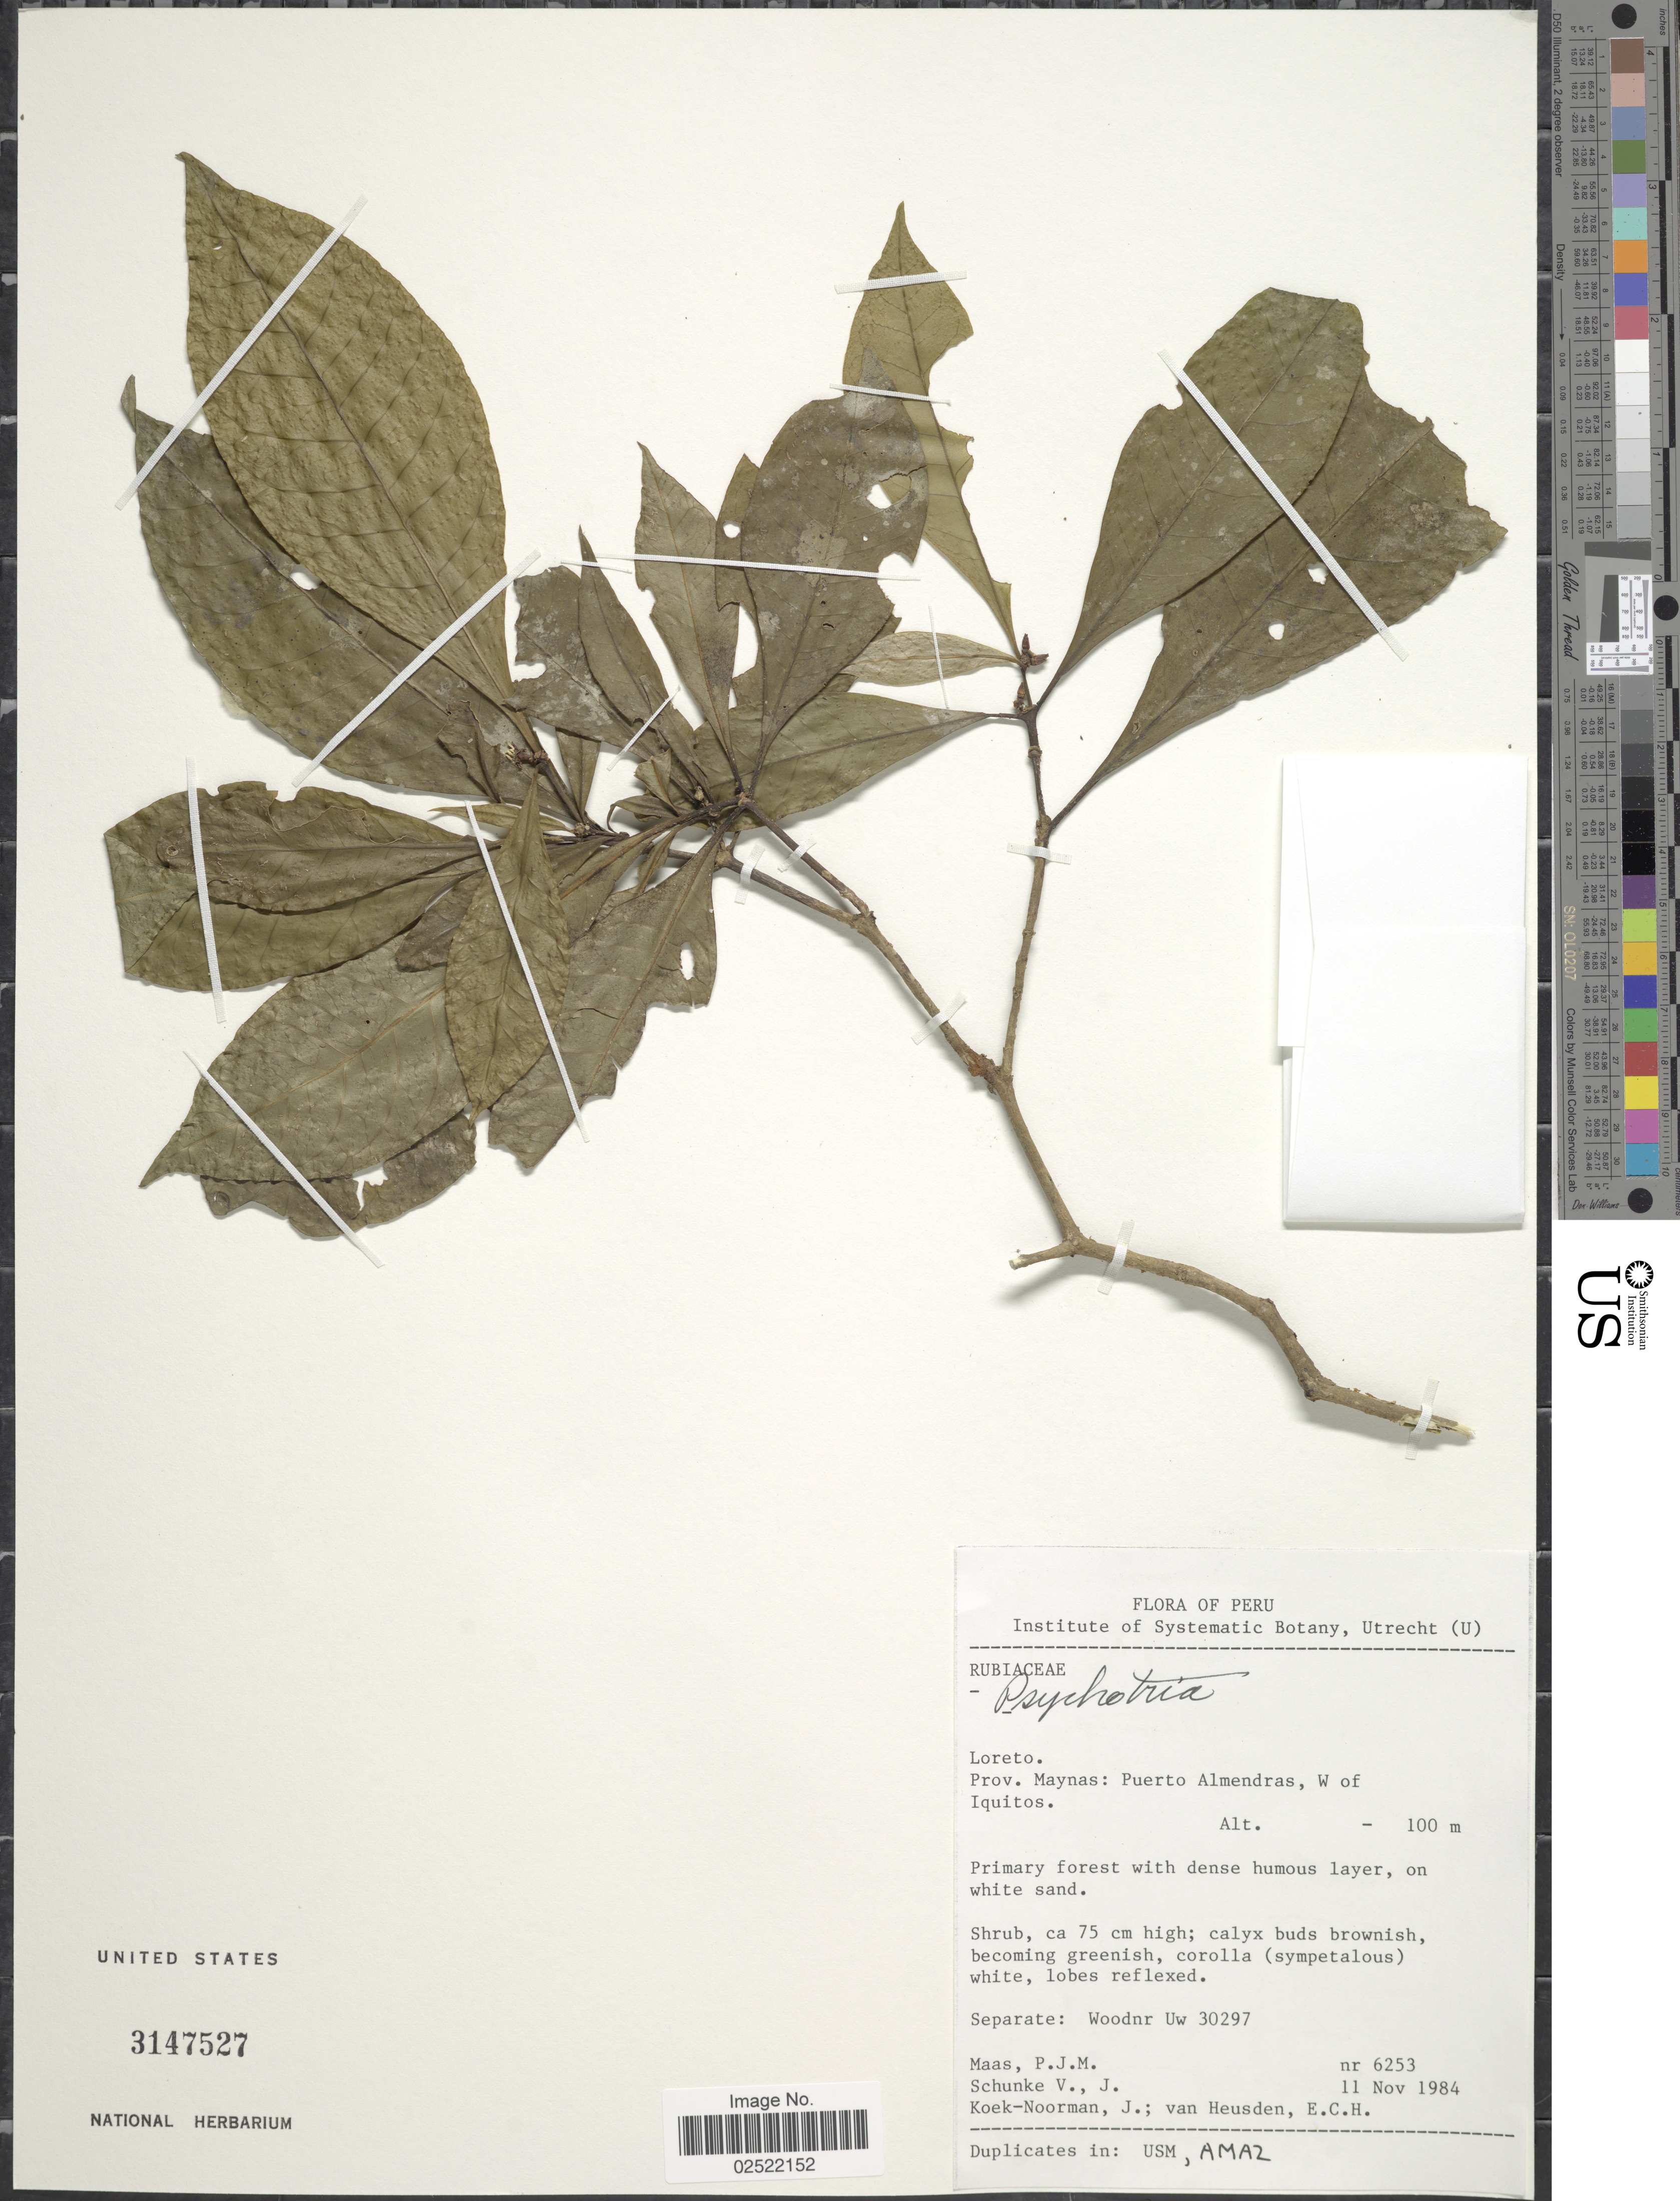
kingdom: Plantae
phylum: Tracheophyta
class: Magnoliopsida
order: Gentianales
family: Rubiaceae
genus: Psychotria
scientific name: Psychotria sp.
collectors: P. Maas, J. Schunke Vigo, J. Koek-Noorman & E. C. H. van Heusden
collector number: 6253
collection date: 1984-11-11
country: Peru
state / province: Loreto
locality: Loreto. Prov. Maynas: Puerto Almendras, W of Iquitos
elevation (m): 100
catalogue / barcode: US 3147527